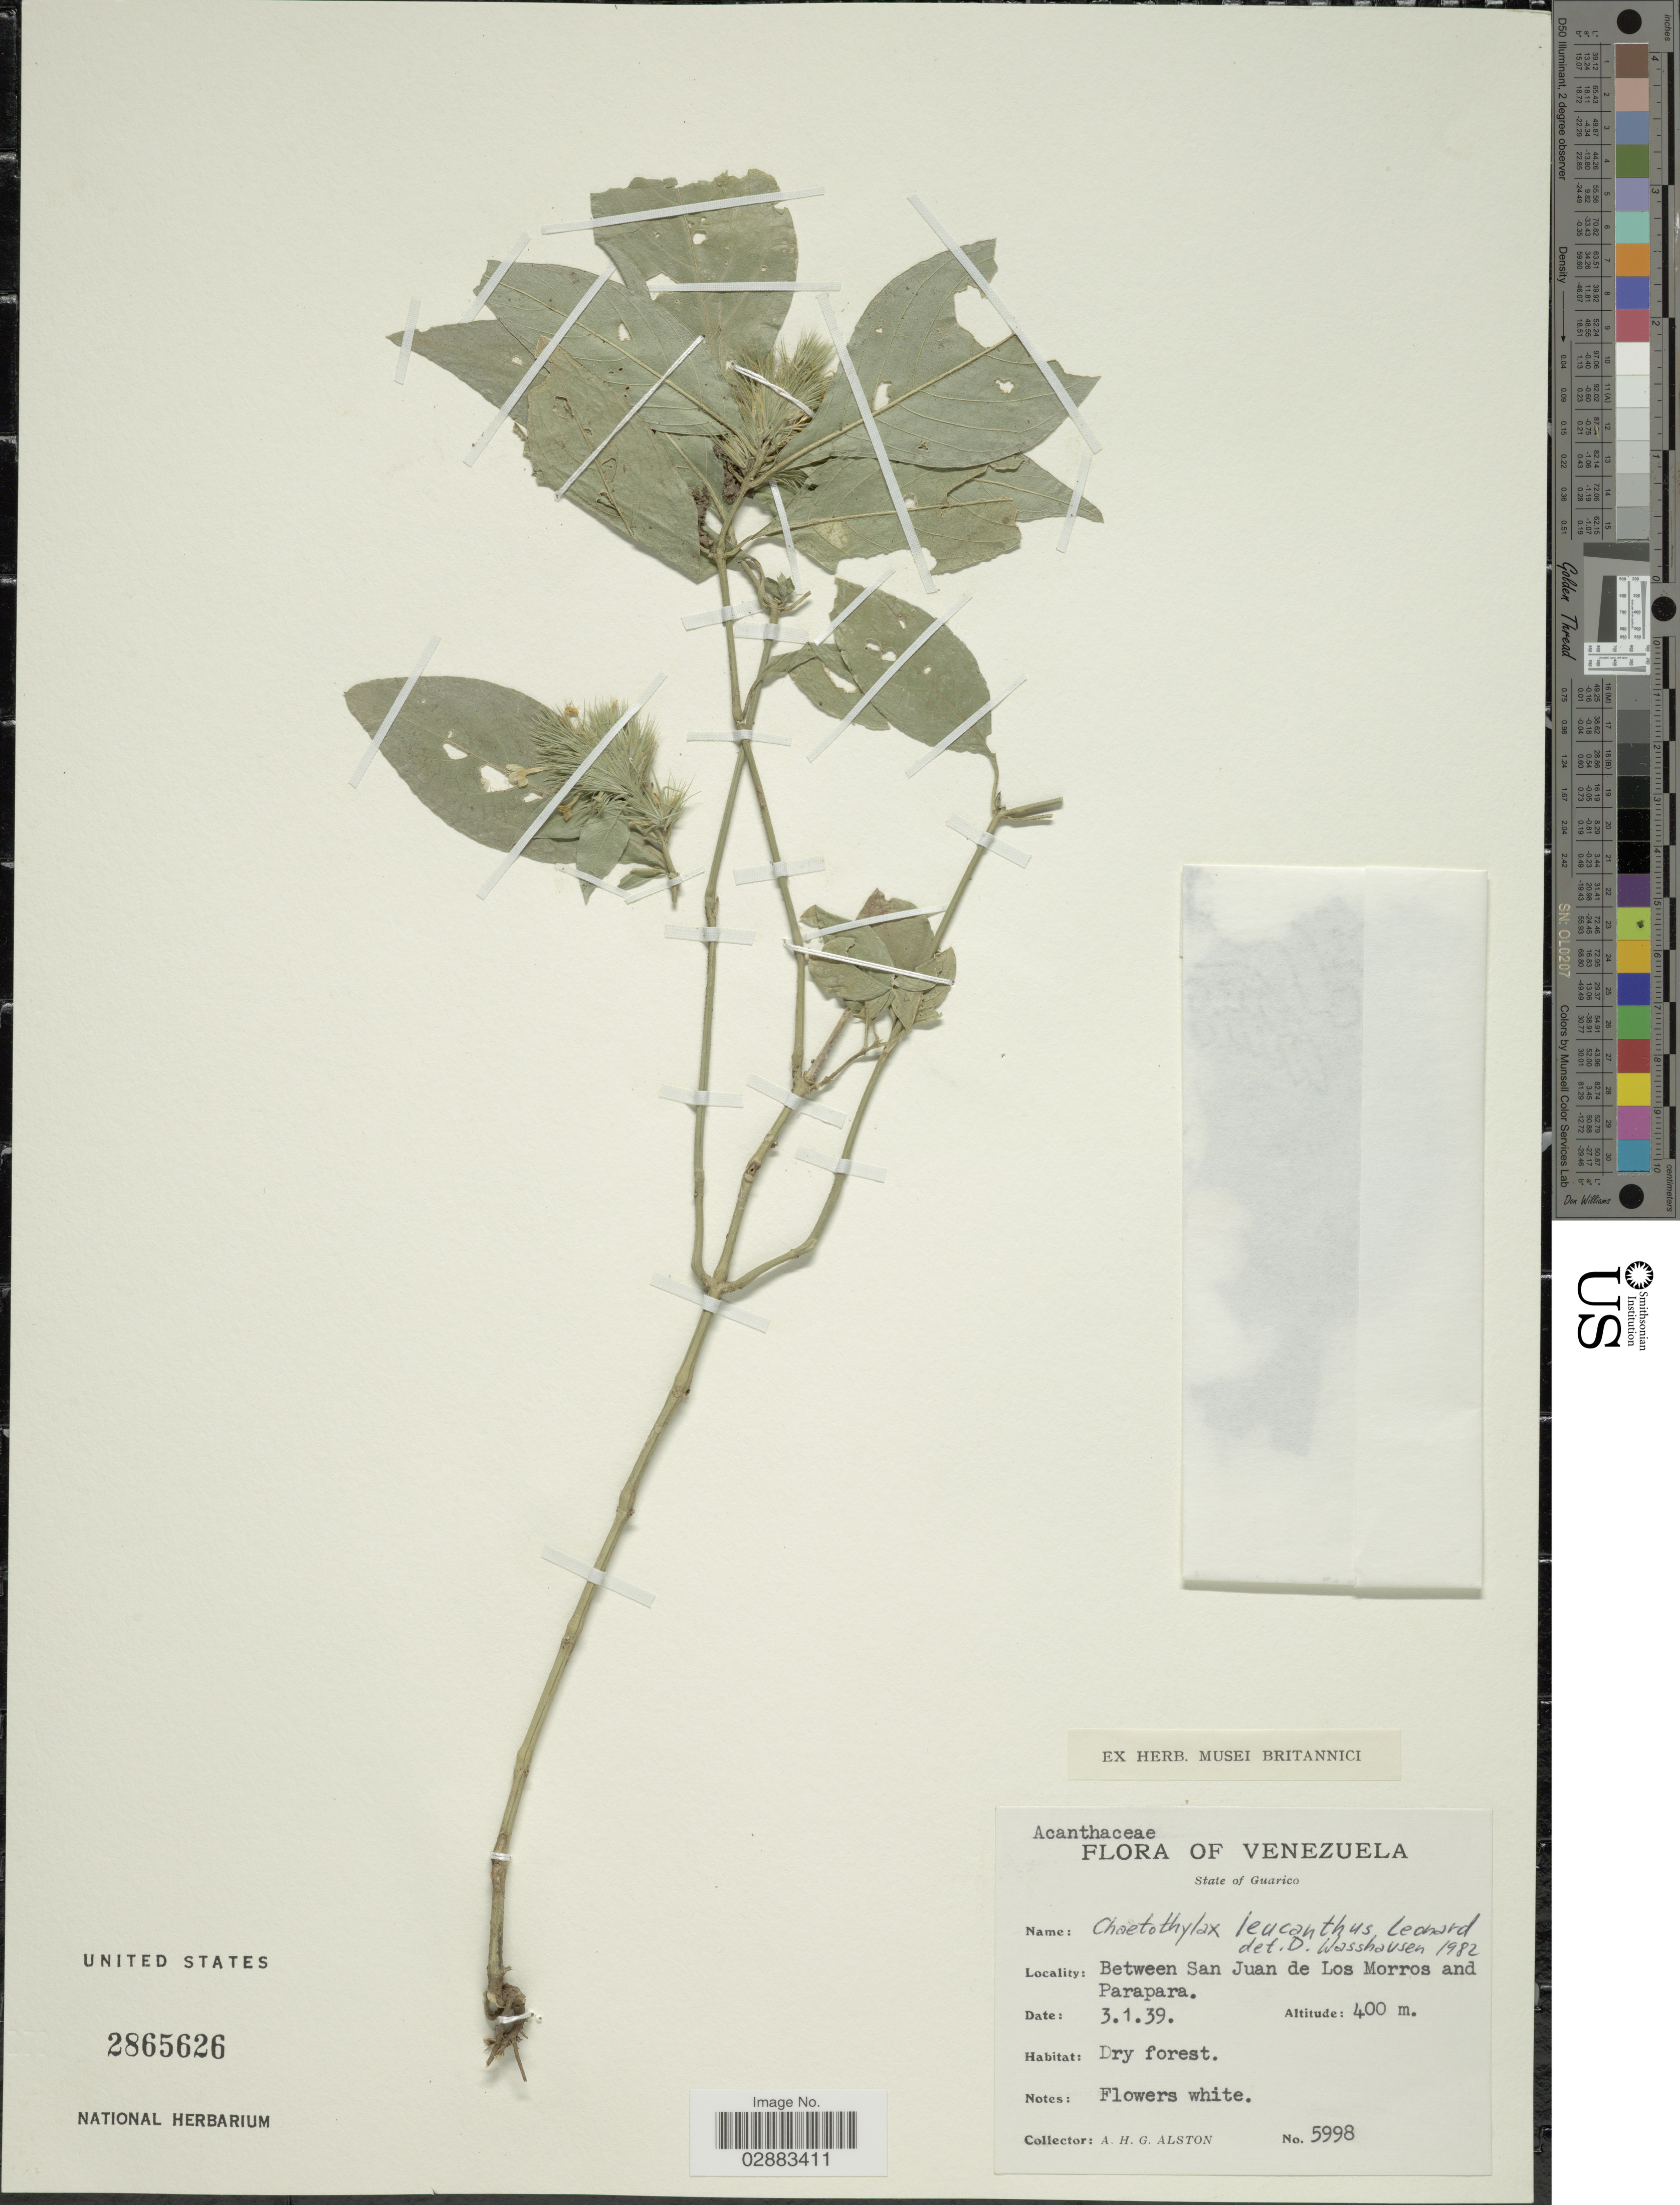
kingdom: Plantae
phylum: Tracheophyta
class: Magnoliopsida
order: Lamiales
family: Acanthaceae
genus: Chaetothylax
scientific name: Chaetothylax rothschuhii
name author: Lindau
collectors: A. H. Alston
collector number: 5998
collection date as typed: Transcribed d/m/y: 3/1/39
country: Venezuela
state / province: Guárico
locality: Between San Juan de Los Morros and Parapara.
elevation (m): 400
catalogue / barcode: US 2865626